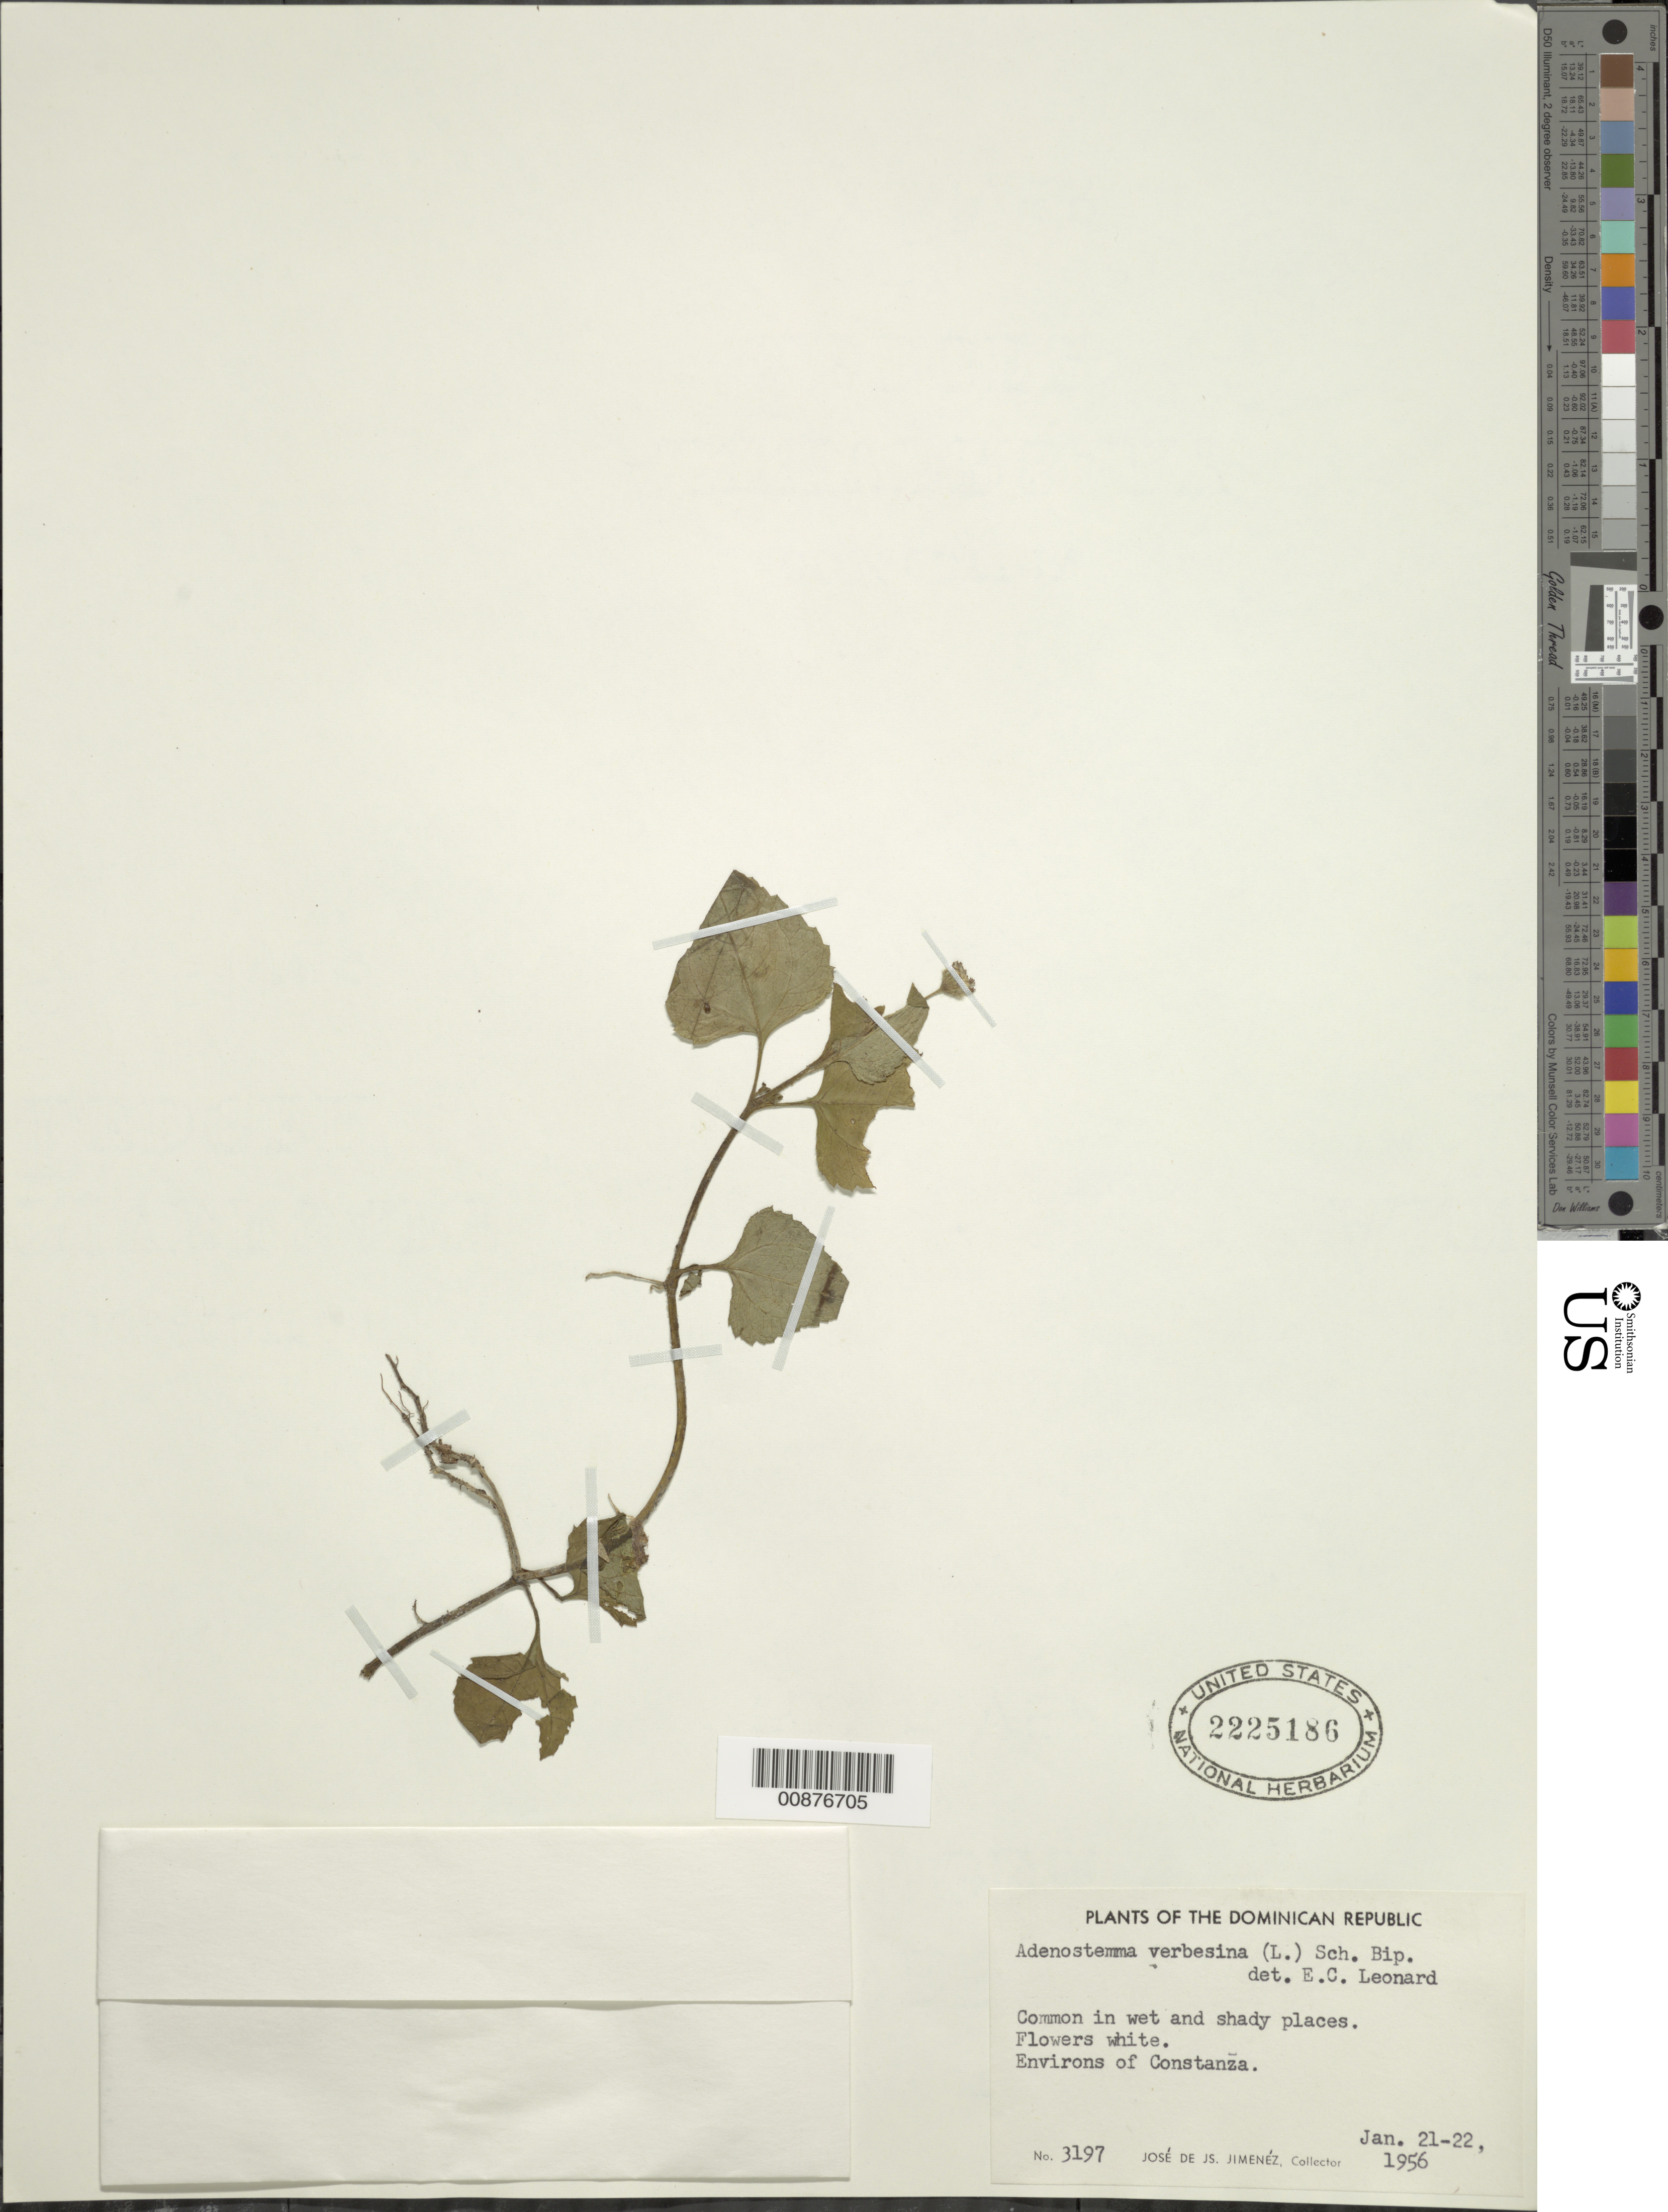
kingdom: Plantae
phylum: Tracheophyta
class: Magnoliopsida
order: Asterales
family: Asteraceae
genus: Adenostemma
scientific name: Adenostemma verbesina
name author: (L.) Sch. Bip.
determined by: Leonard, Emery C., (US)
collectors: J. J. Jiménez Almonte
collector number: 3197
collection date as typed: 21 Jan 1956 to 22 Jan 1956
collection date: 1956-01-21/1956-01-22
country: Dominican Republic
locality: Environs of Constanza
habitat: In wet and shady places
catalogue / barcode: US 2225186